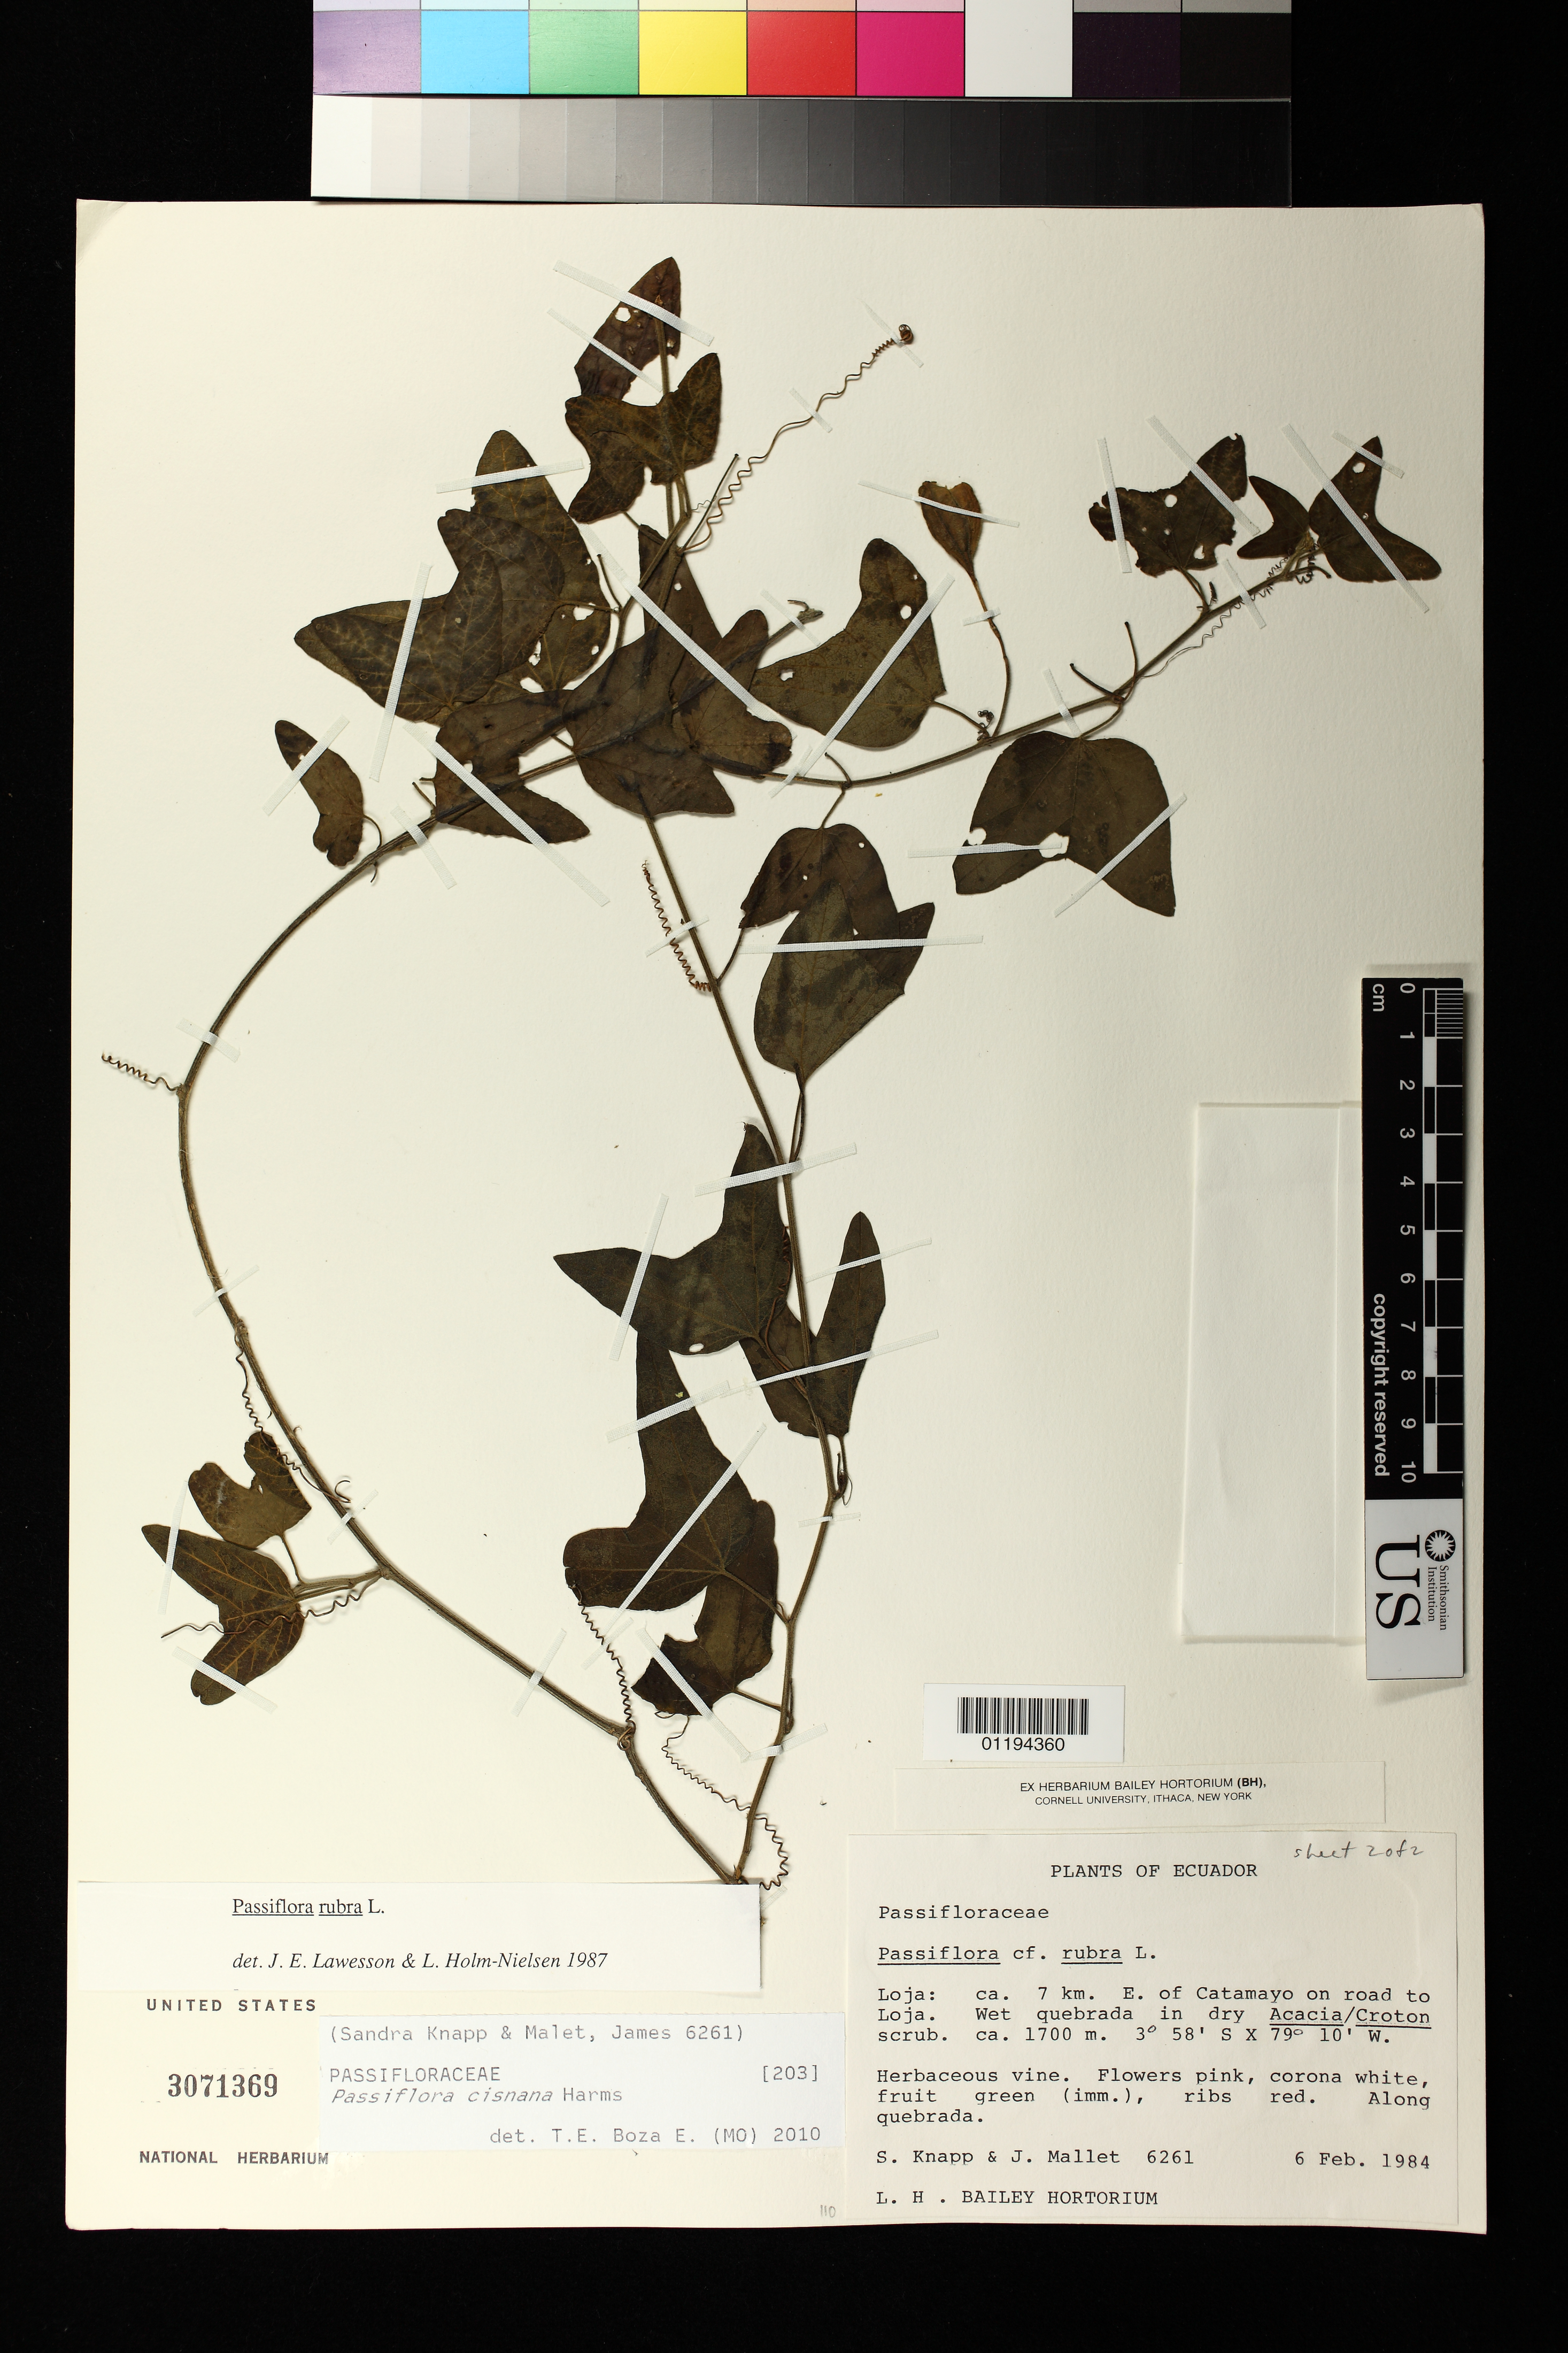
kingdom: Plantae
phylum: Tracheophyta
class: Magnoliopsida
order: Malpighiales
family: Passifloraceae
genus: Passiflora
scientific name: Passiflora cisnana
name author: Harms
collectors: S. Knapp & J. Mallett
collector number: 6261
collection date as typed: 02 Jun 1984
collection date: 1984-06-02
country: Ecuador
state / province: Loja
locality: Loja: ca. 7 km. E. of Catamayo on road to Loja.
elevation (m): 1700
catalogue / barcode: US 3071369